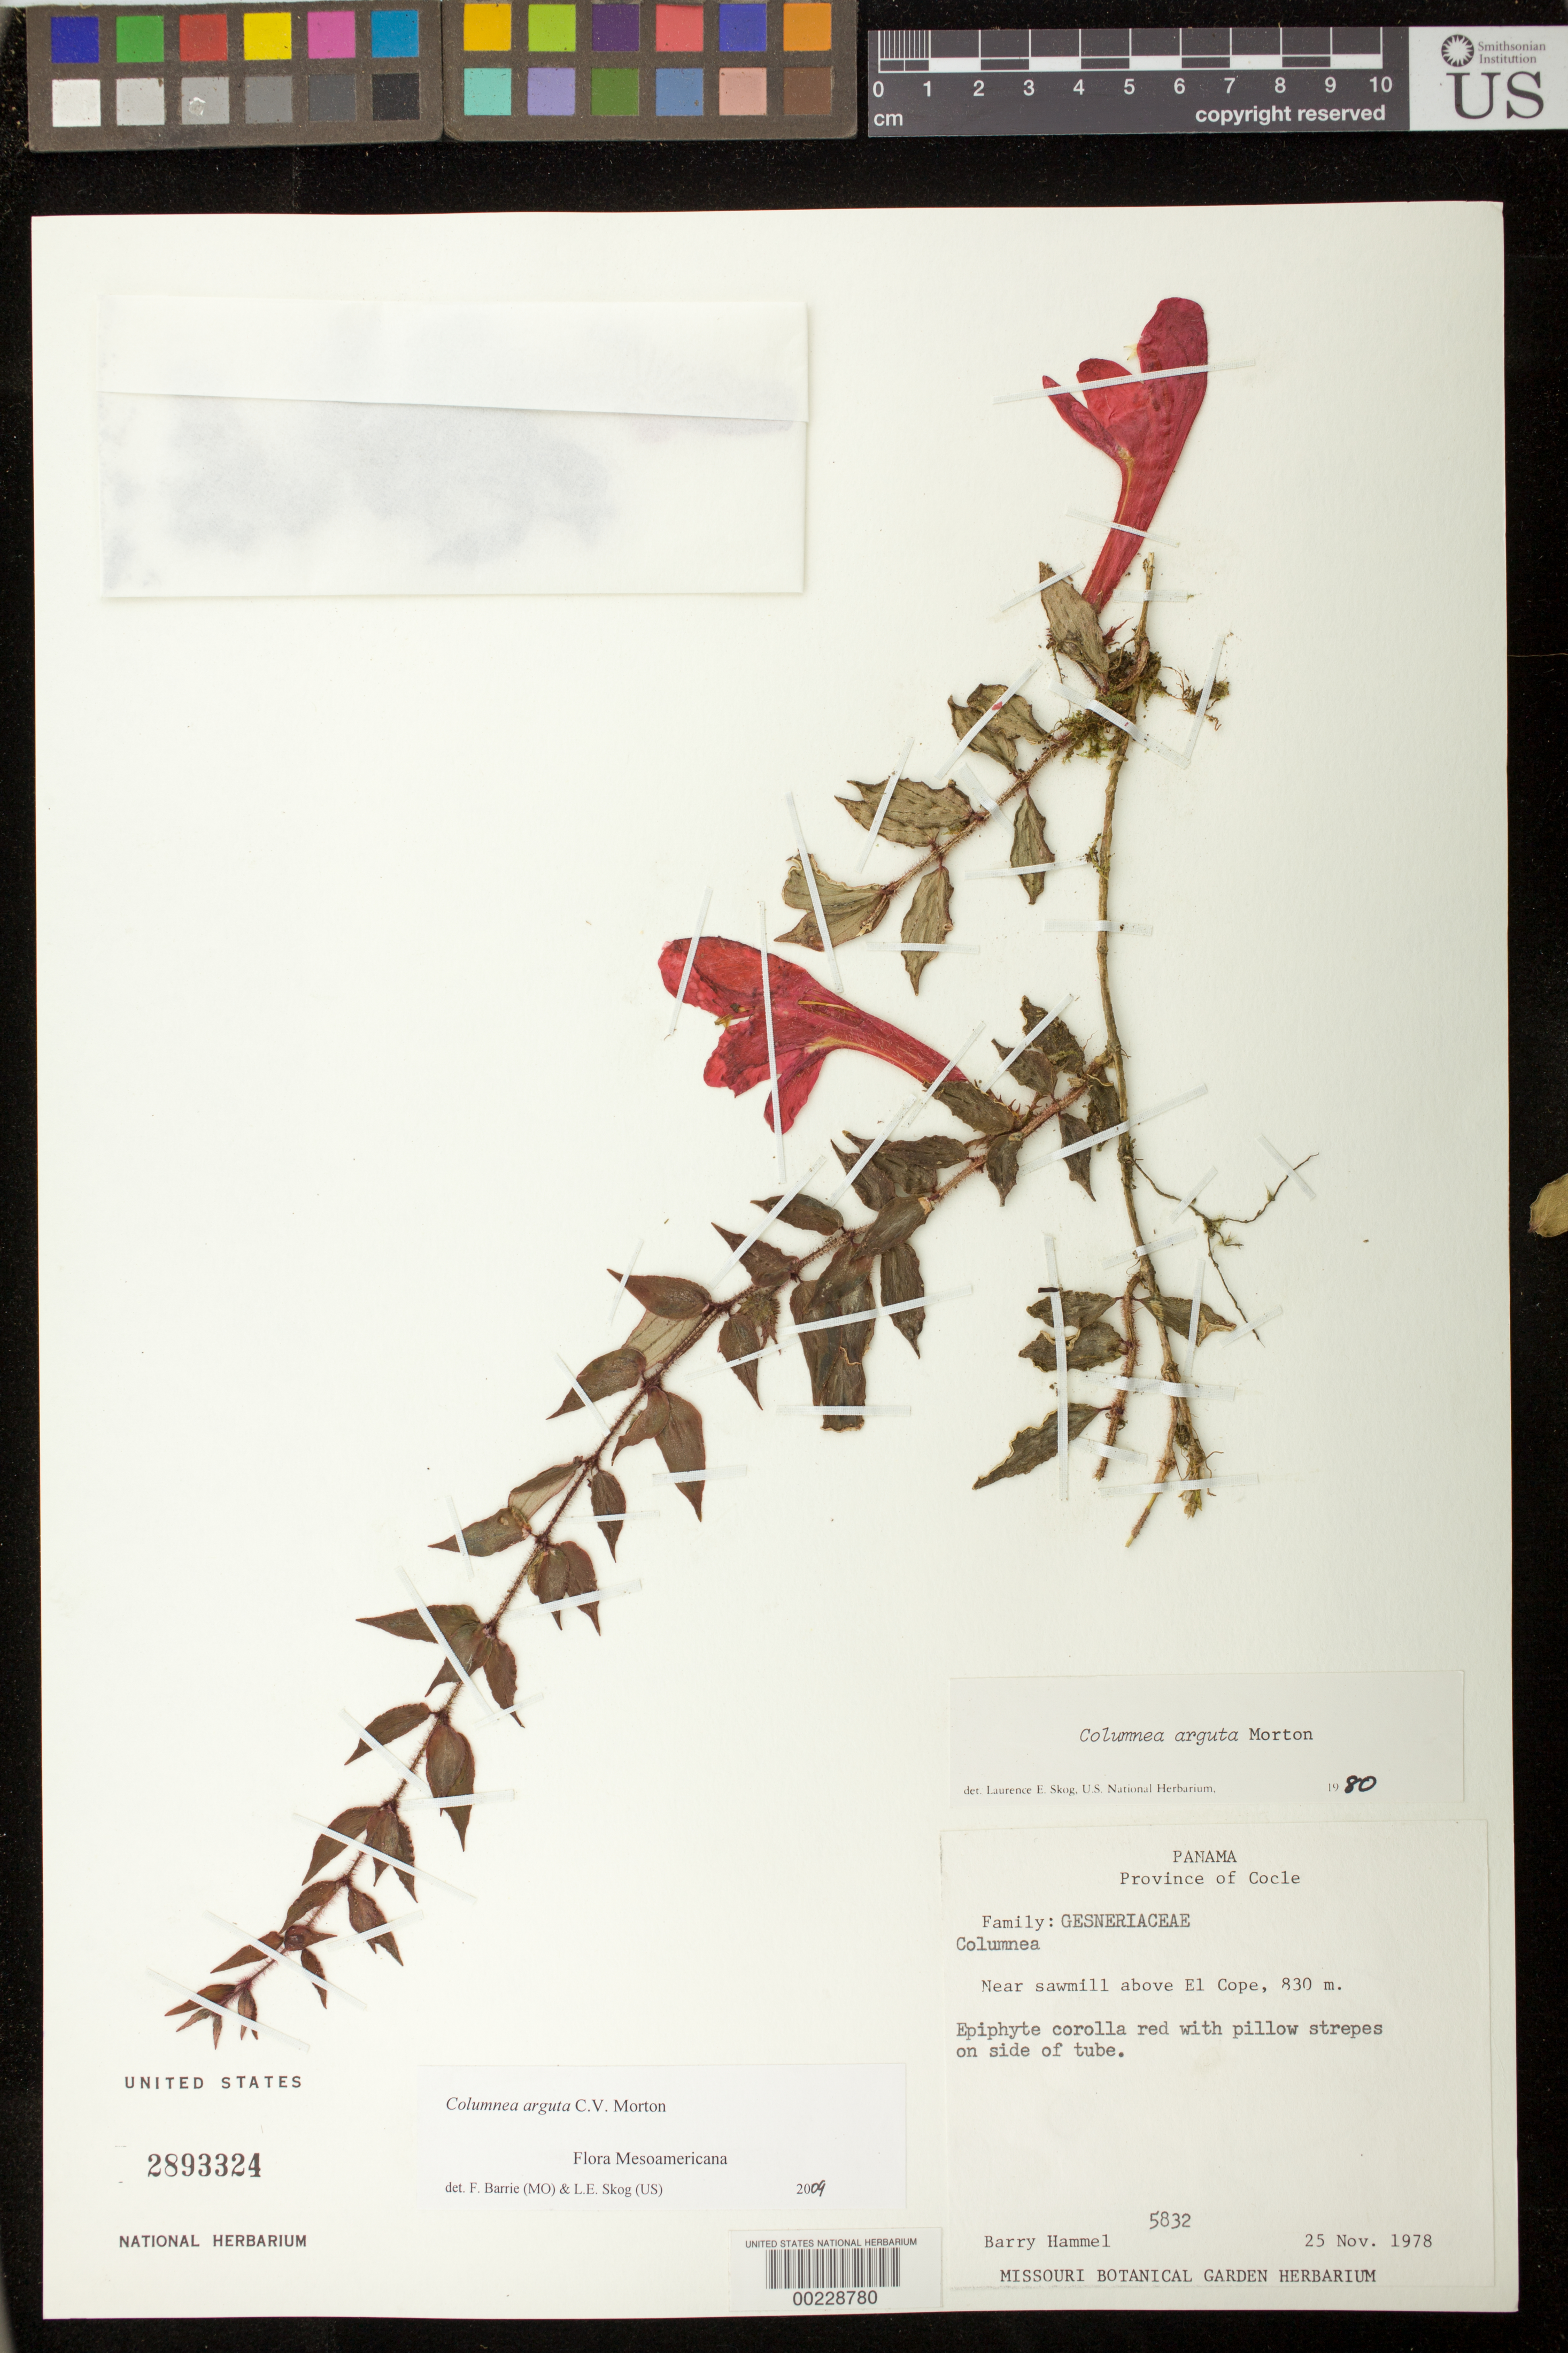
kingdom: Plantae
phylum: Tracheophyta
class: Magnoliopsida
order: Lamiales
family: Gesneriaceae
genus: Columnea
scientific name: Columnea arguta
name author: C.V. Morton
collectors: B. Hammel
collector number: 5832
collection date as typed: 25 Nov 1978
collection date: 1978-11-25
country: Panama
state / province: Coclé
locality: Near sawmill above El Cope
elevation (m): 830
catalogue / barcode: US 2893324